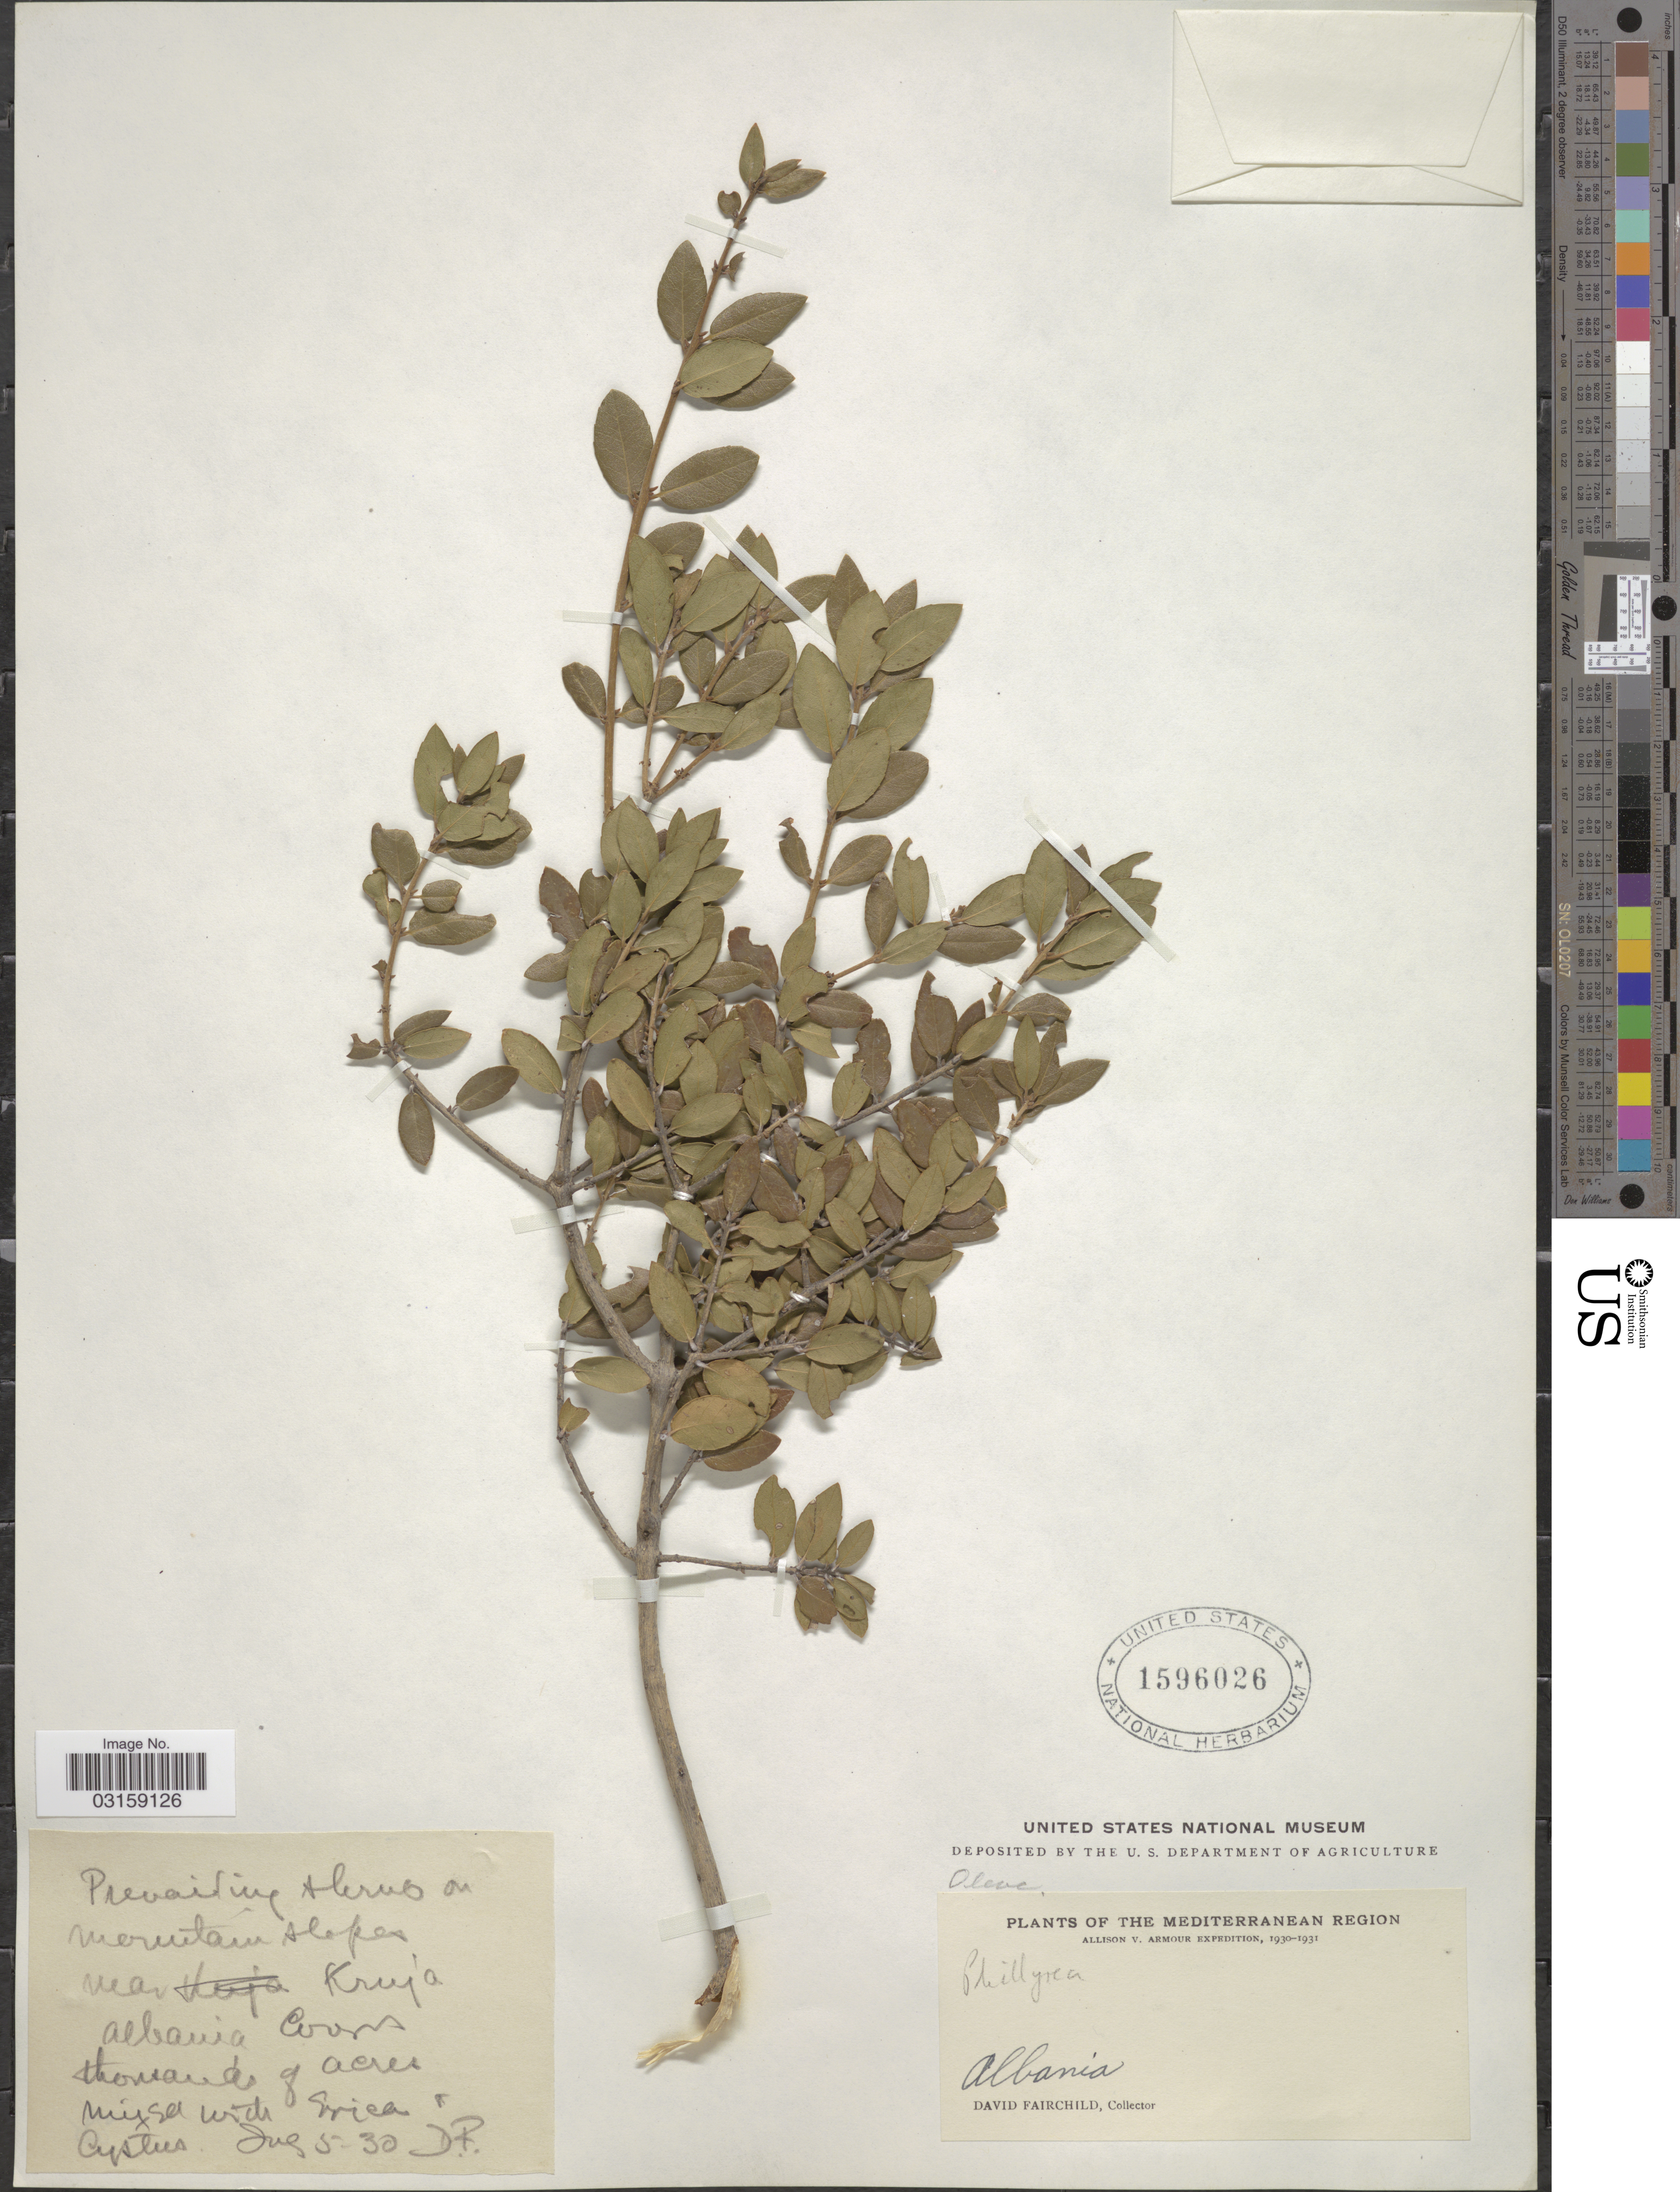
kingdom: Plantae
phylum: Tracheophyta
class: Magnoliopsida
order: Lamiales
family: Oleaceae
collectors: D. Fairchild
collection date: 1930-08-05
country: Albania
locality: The Mediterranean Region. Mountain slopes near Kruja, Albania.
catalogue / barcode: US 1596026